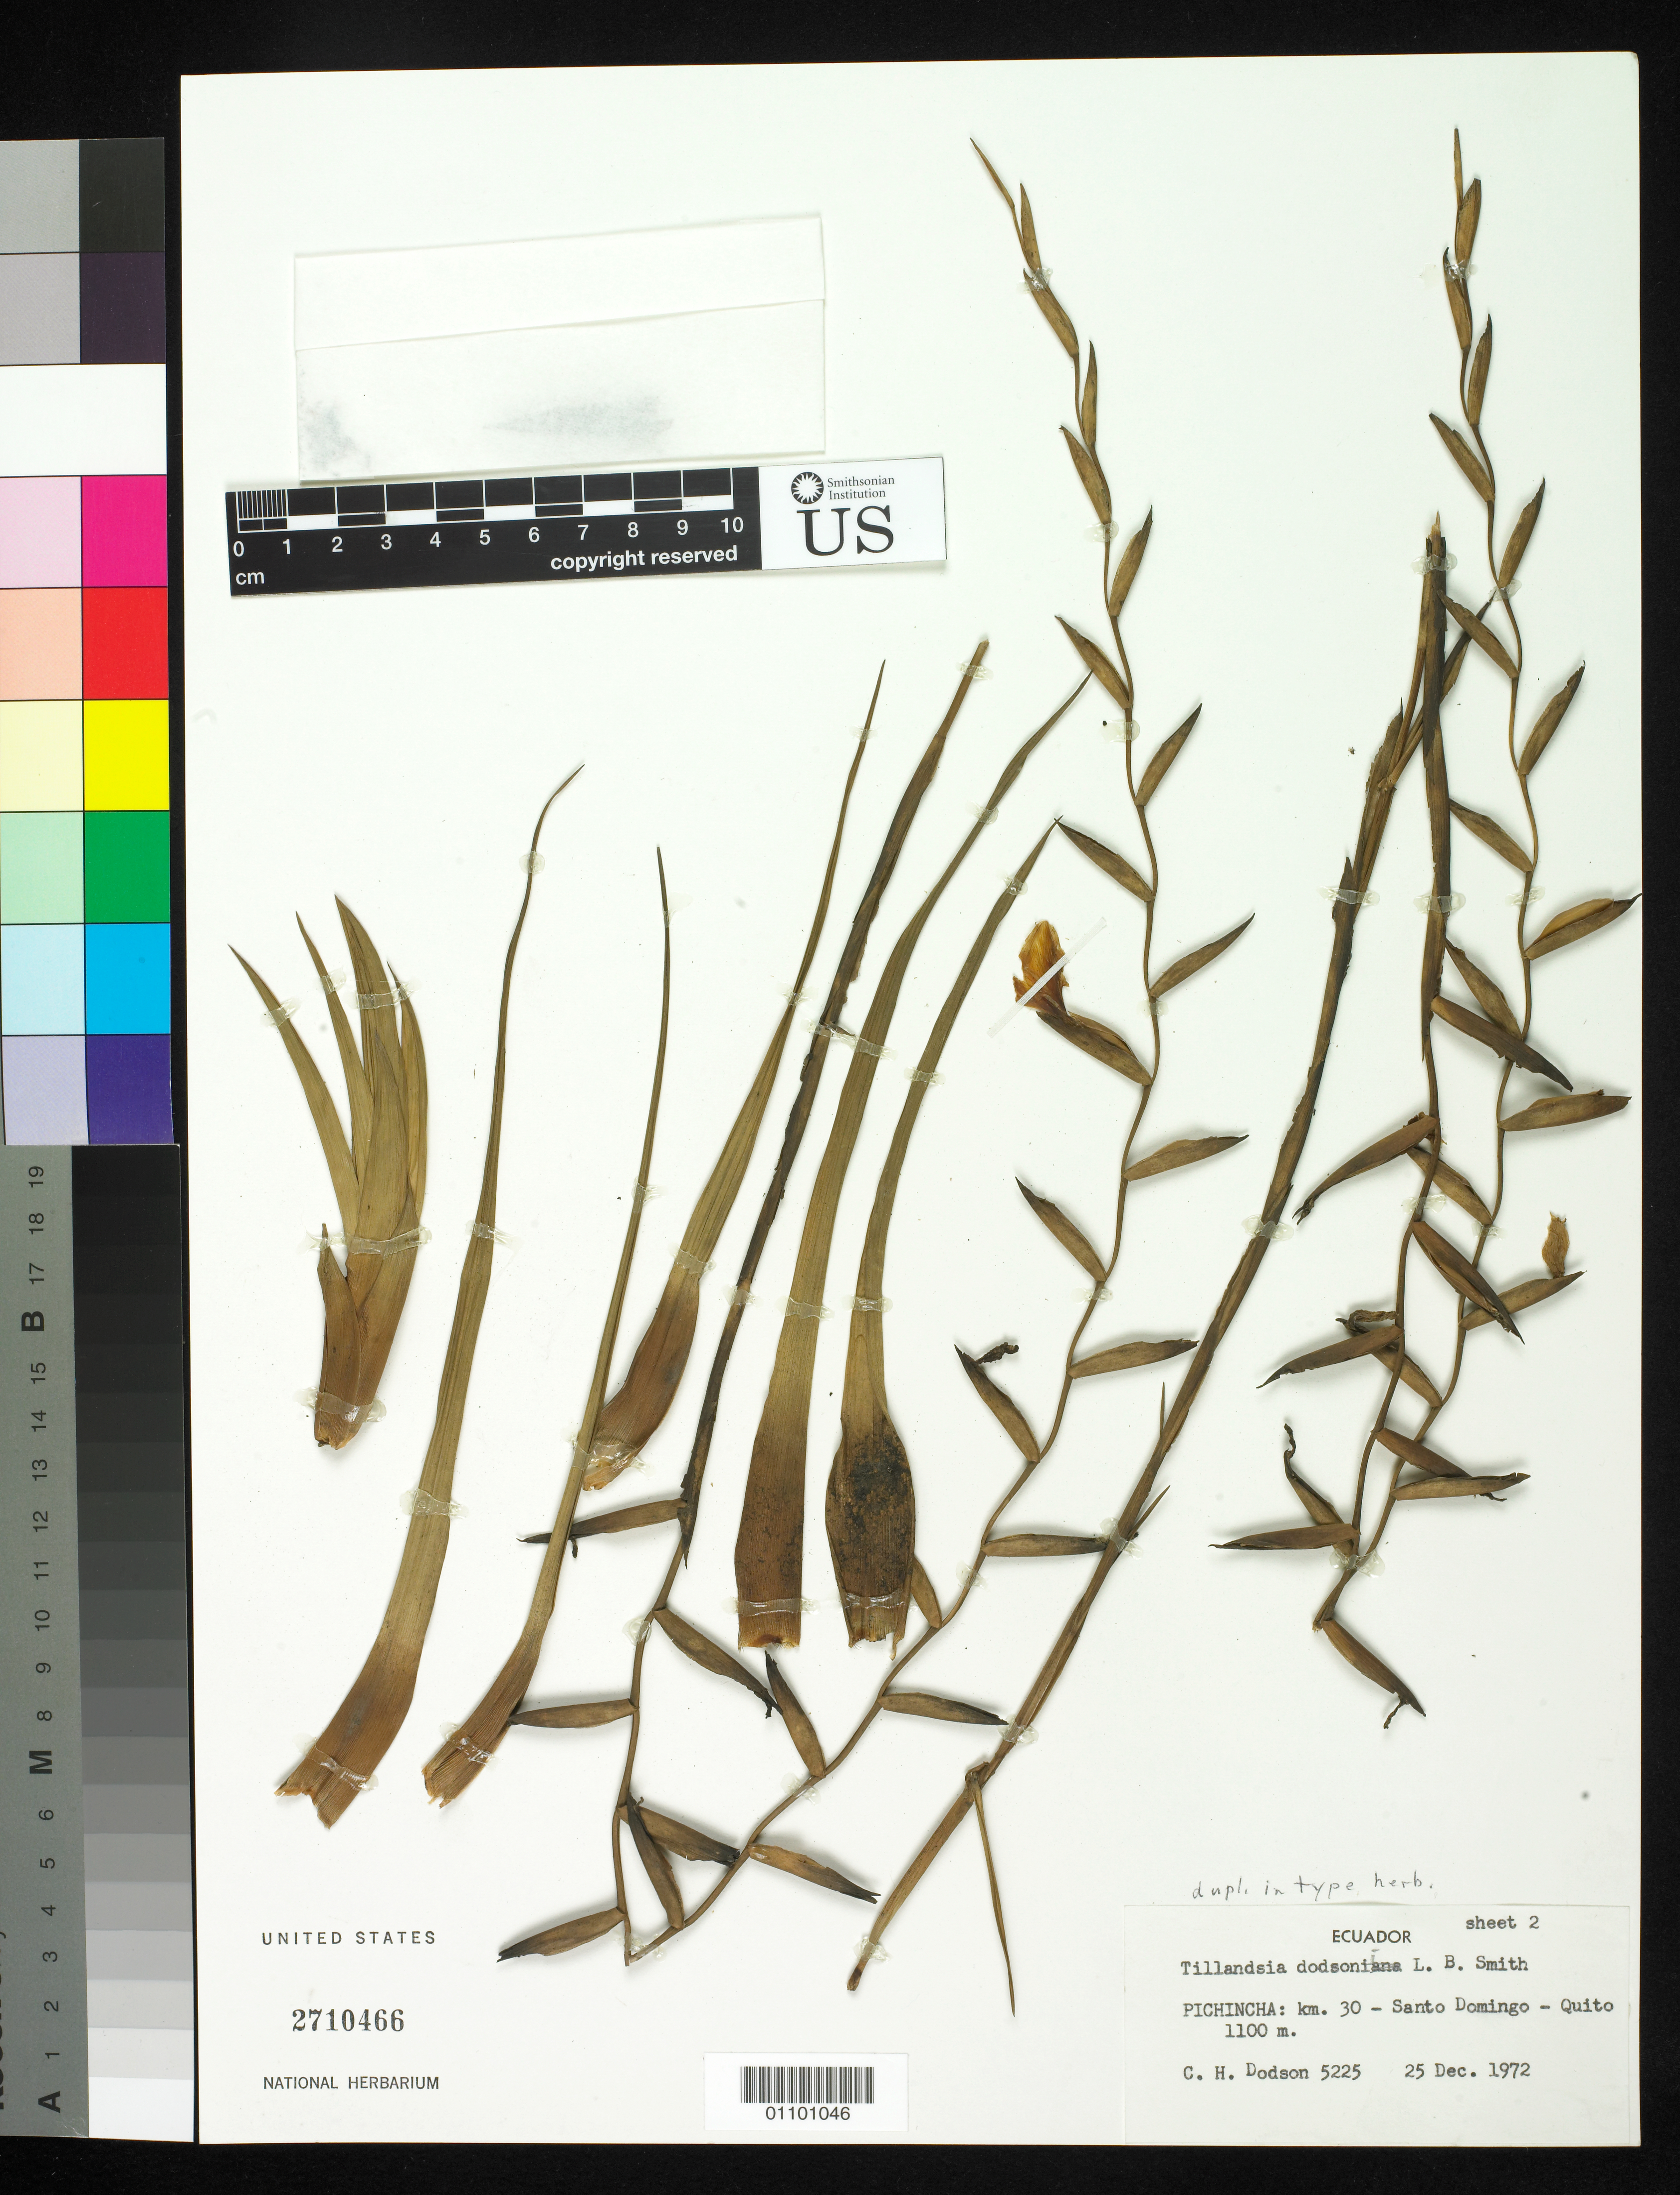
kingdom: Plantae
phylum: Tracheophyta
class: Liliopsida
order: Poales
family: Bromeliaceae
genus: Tillandsia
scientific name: Tillandsia dodsonii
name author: L.B. Sm.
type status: Holotype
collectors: C. H. Dodson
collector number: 5225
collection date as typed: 27 Dec 1972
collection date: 1972-12-27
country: Ecuador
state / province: Pichincha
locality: Santo Domingo to Quito, at km. 30.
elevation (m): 1100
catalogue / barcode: US 2710466